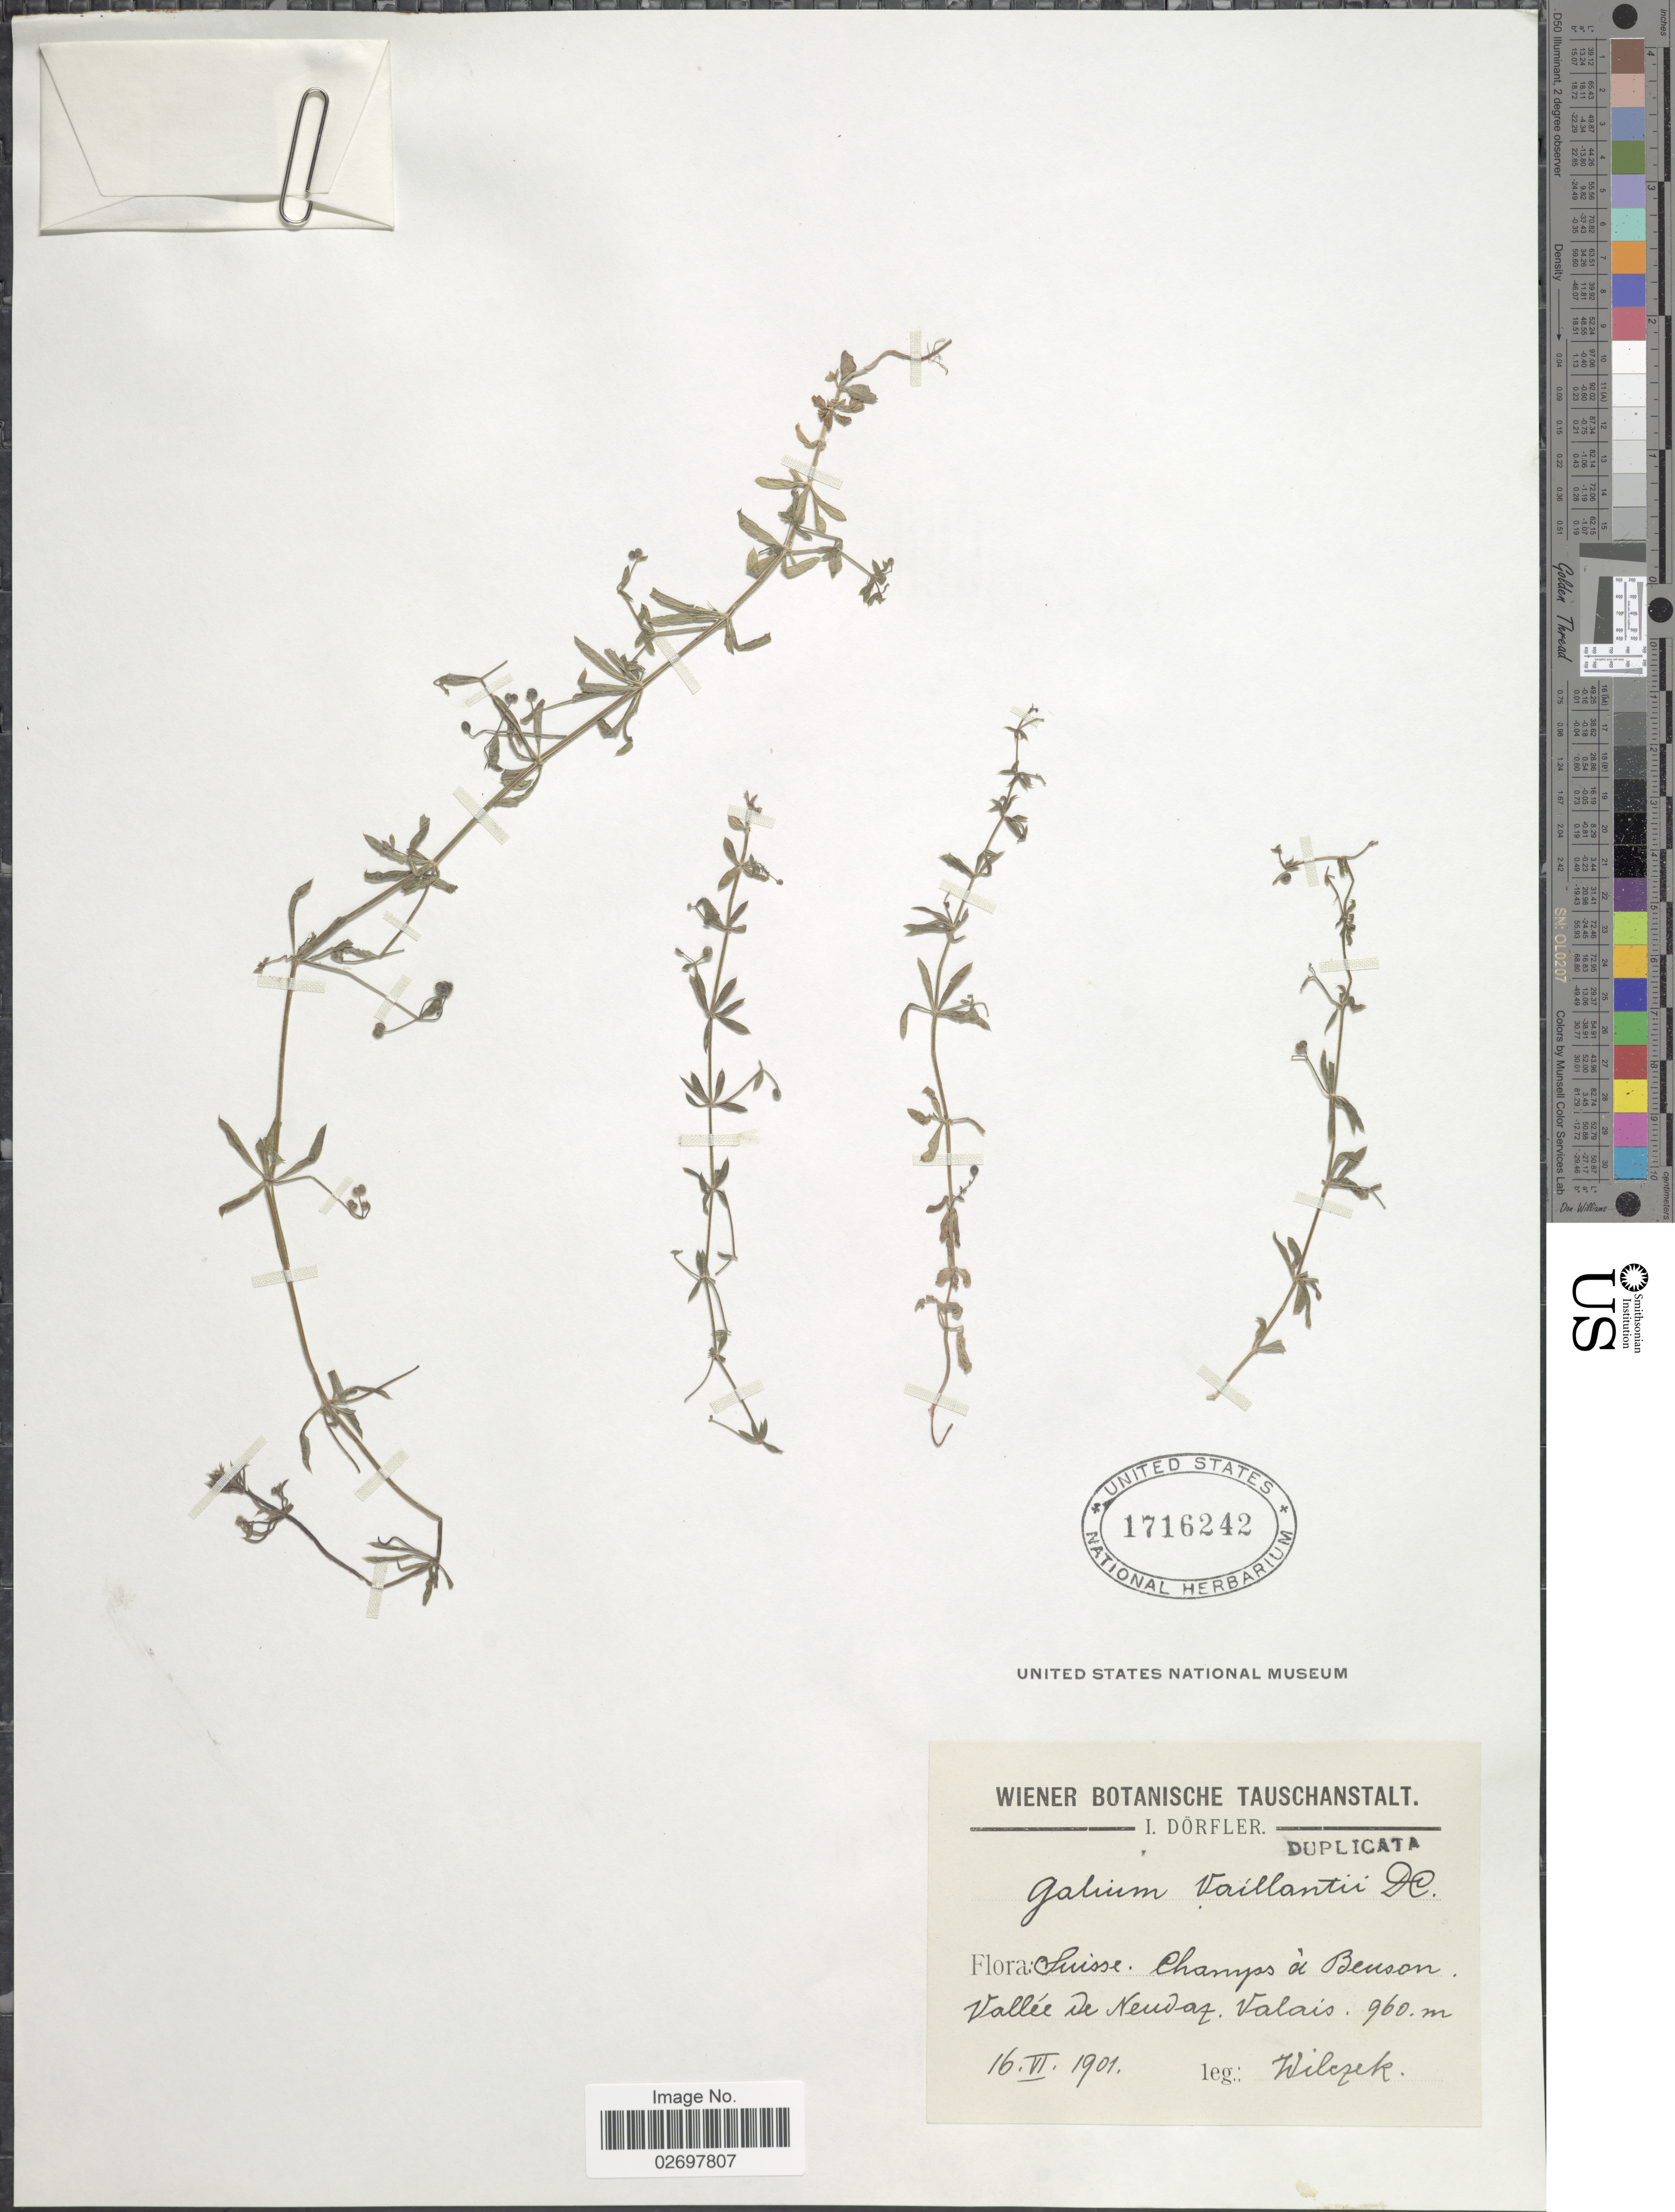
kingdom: Plantae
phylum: Tracheophyta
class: Magnoliopsida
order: Gentianales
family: Rubiaceae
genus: Galium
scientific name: Galium vaillantii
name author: DC.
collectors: Wilczek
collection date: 1901-06-16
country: Switzerland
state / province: Valais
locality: Suisse, Champs de Beuson, Vallee de Nendaz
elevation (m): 960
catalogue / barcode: US 1716242